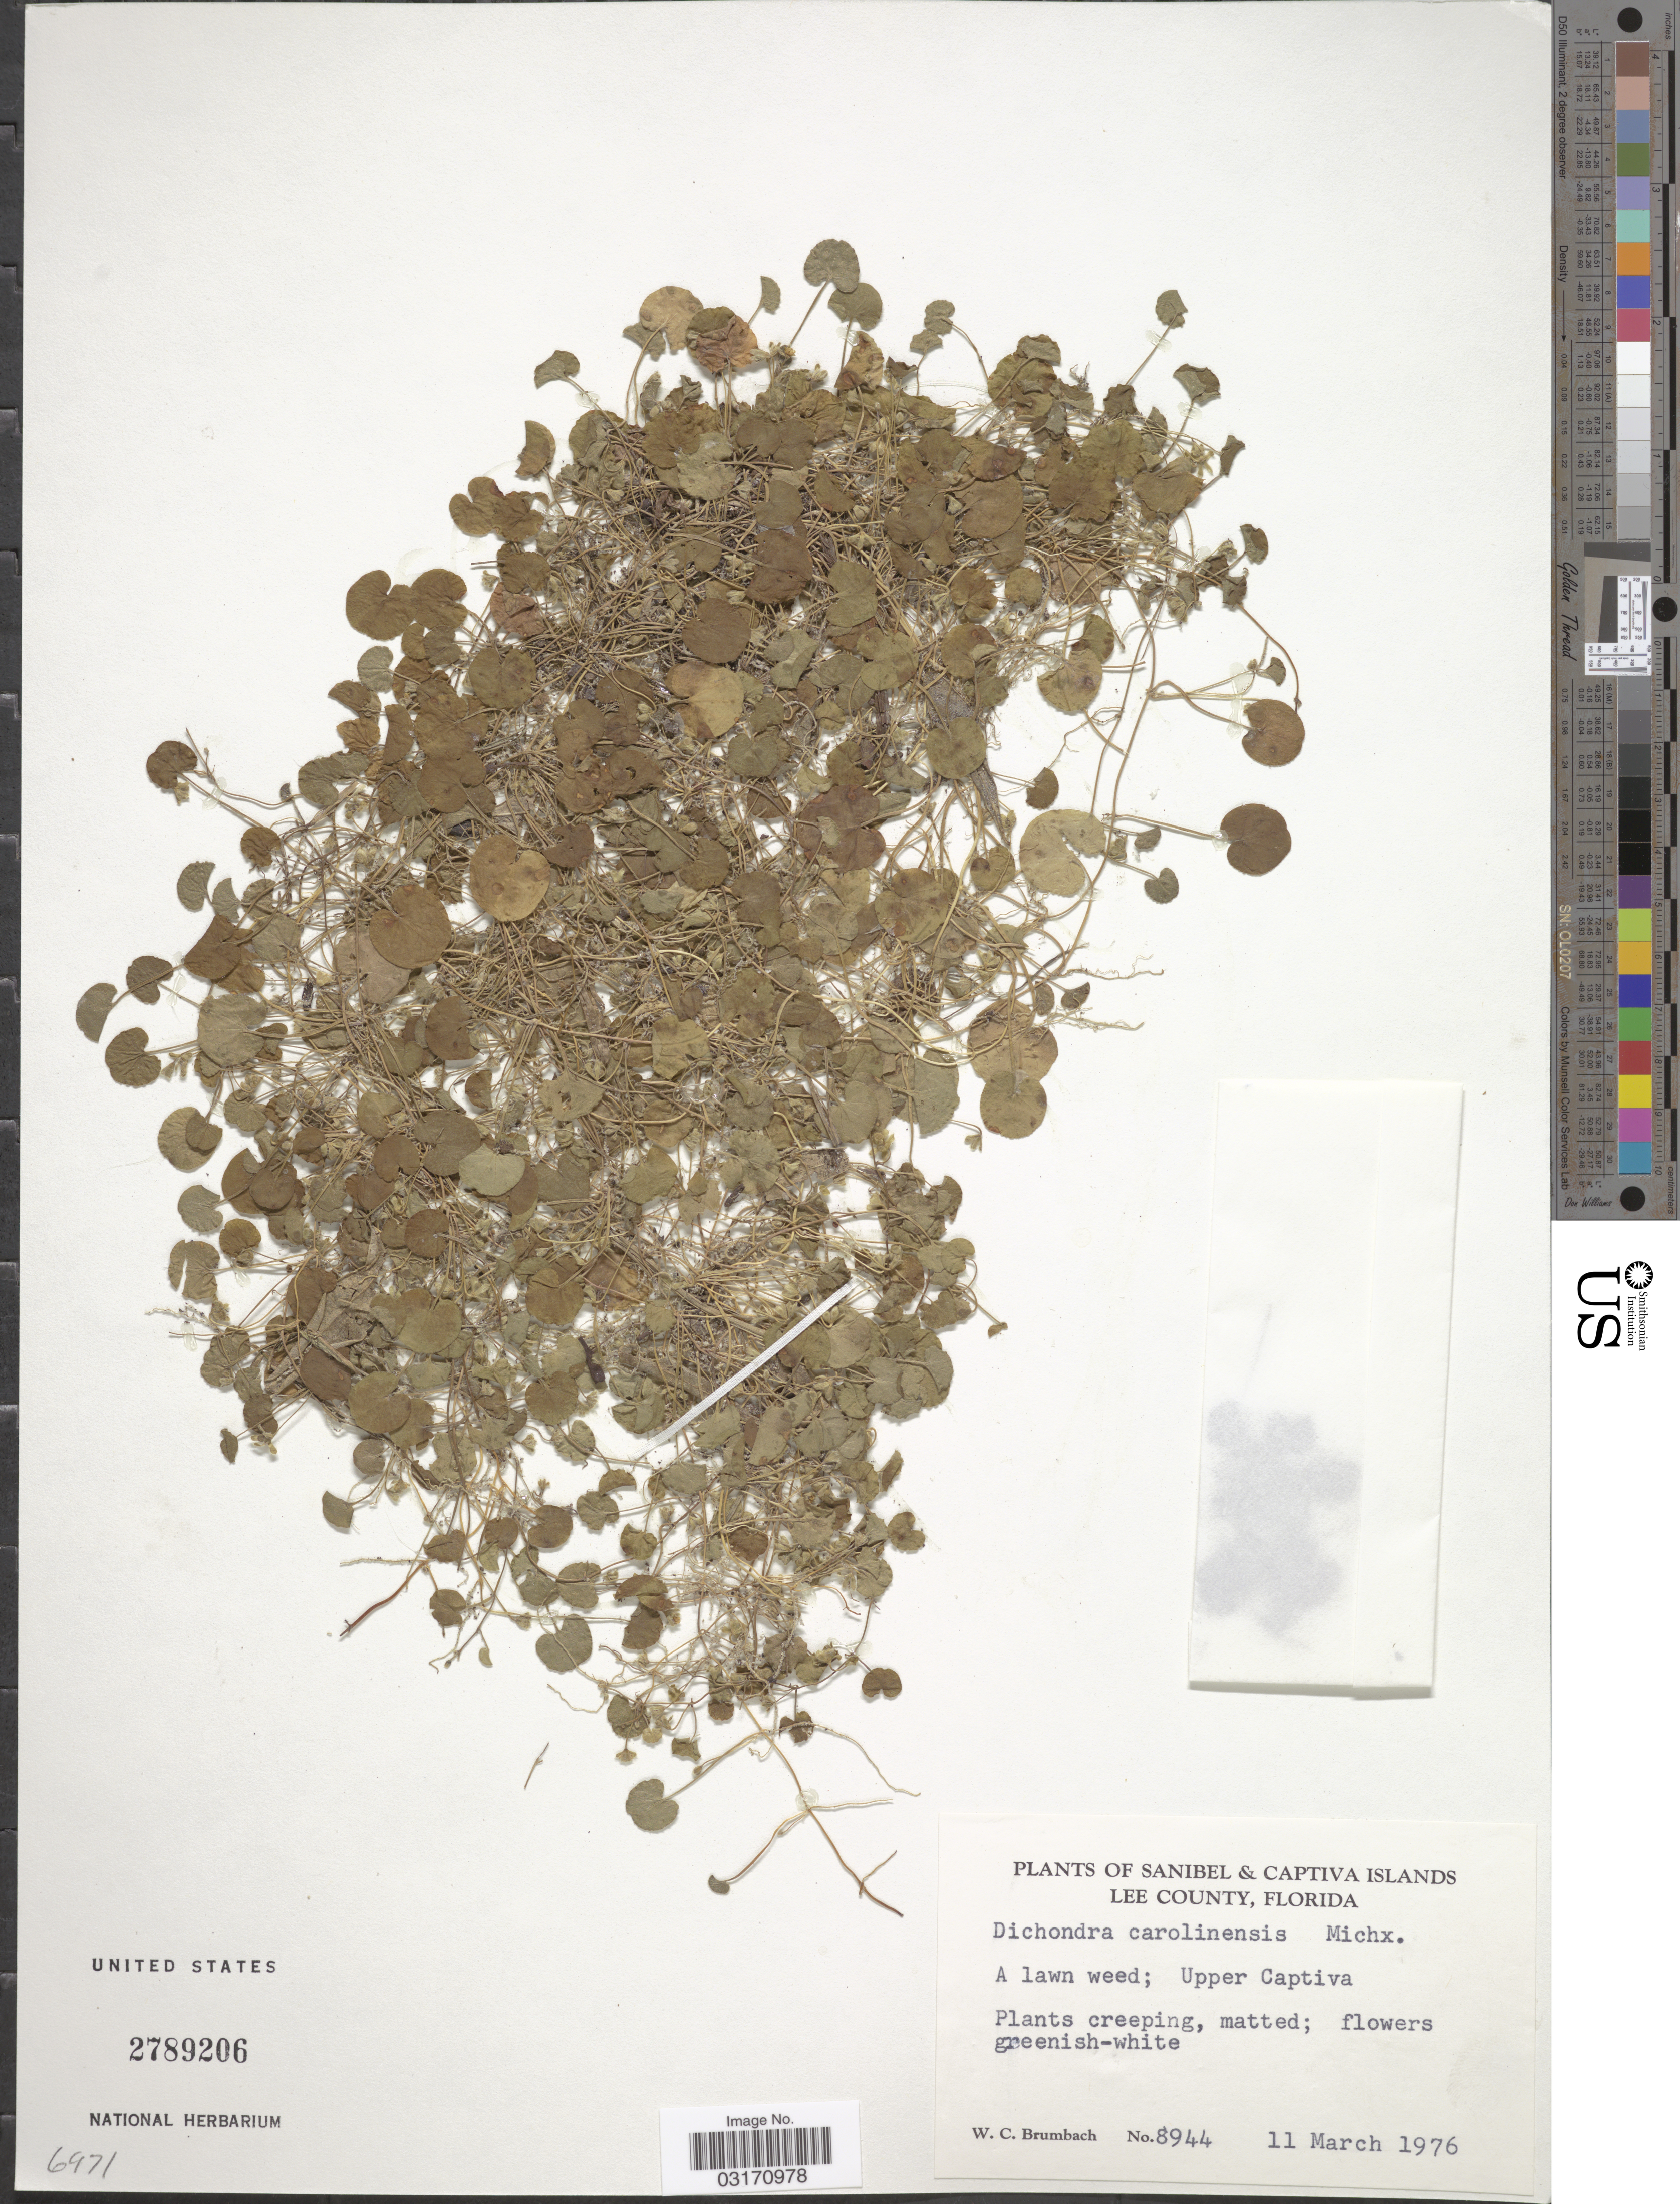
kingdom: Plantae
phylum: Tracheophyta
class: Magnoliopsida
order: Solanales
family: Convolvulaceae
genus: Dichondra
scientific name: Dichondra carolinensis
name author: Michx.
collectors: W. C. Brumbach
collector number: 8944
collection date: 1976-03-11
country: United States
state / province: Florida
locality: Captiva Islands Lee County. Upper Captiva.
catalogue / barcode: US 2789206